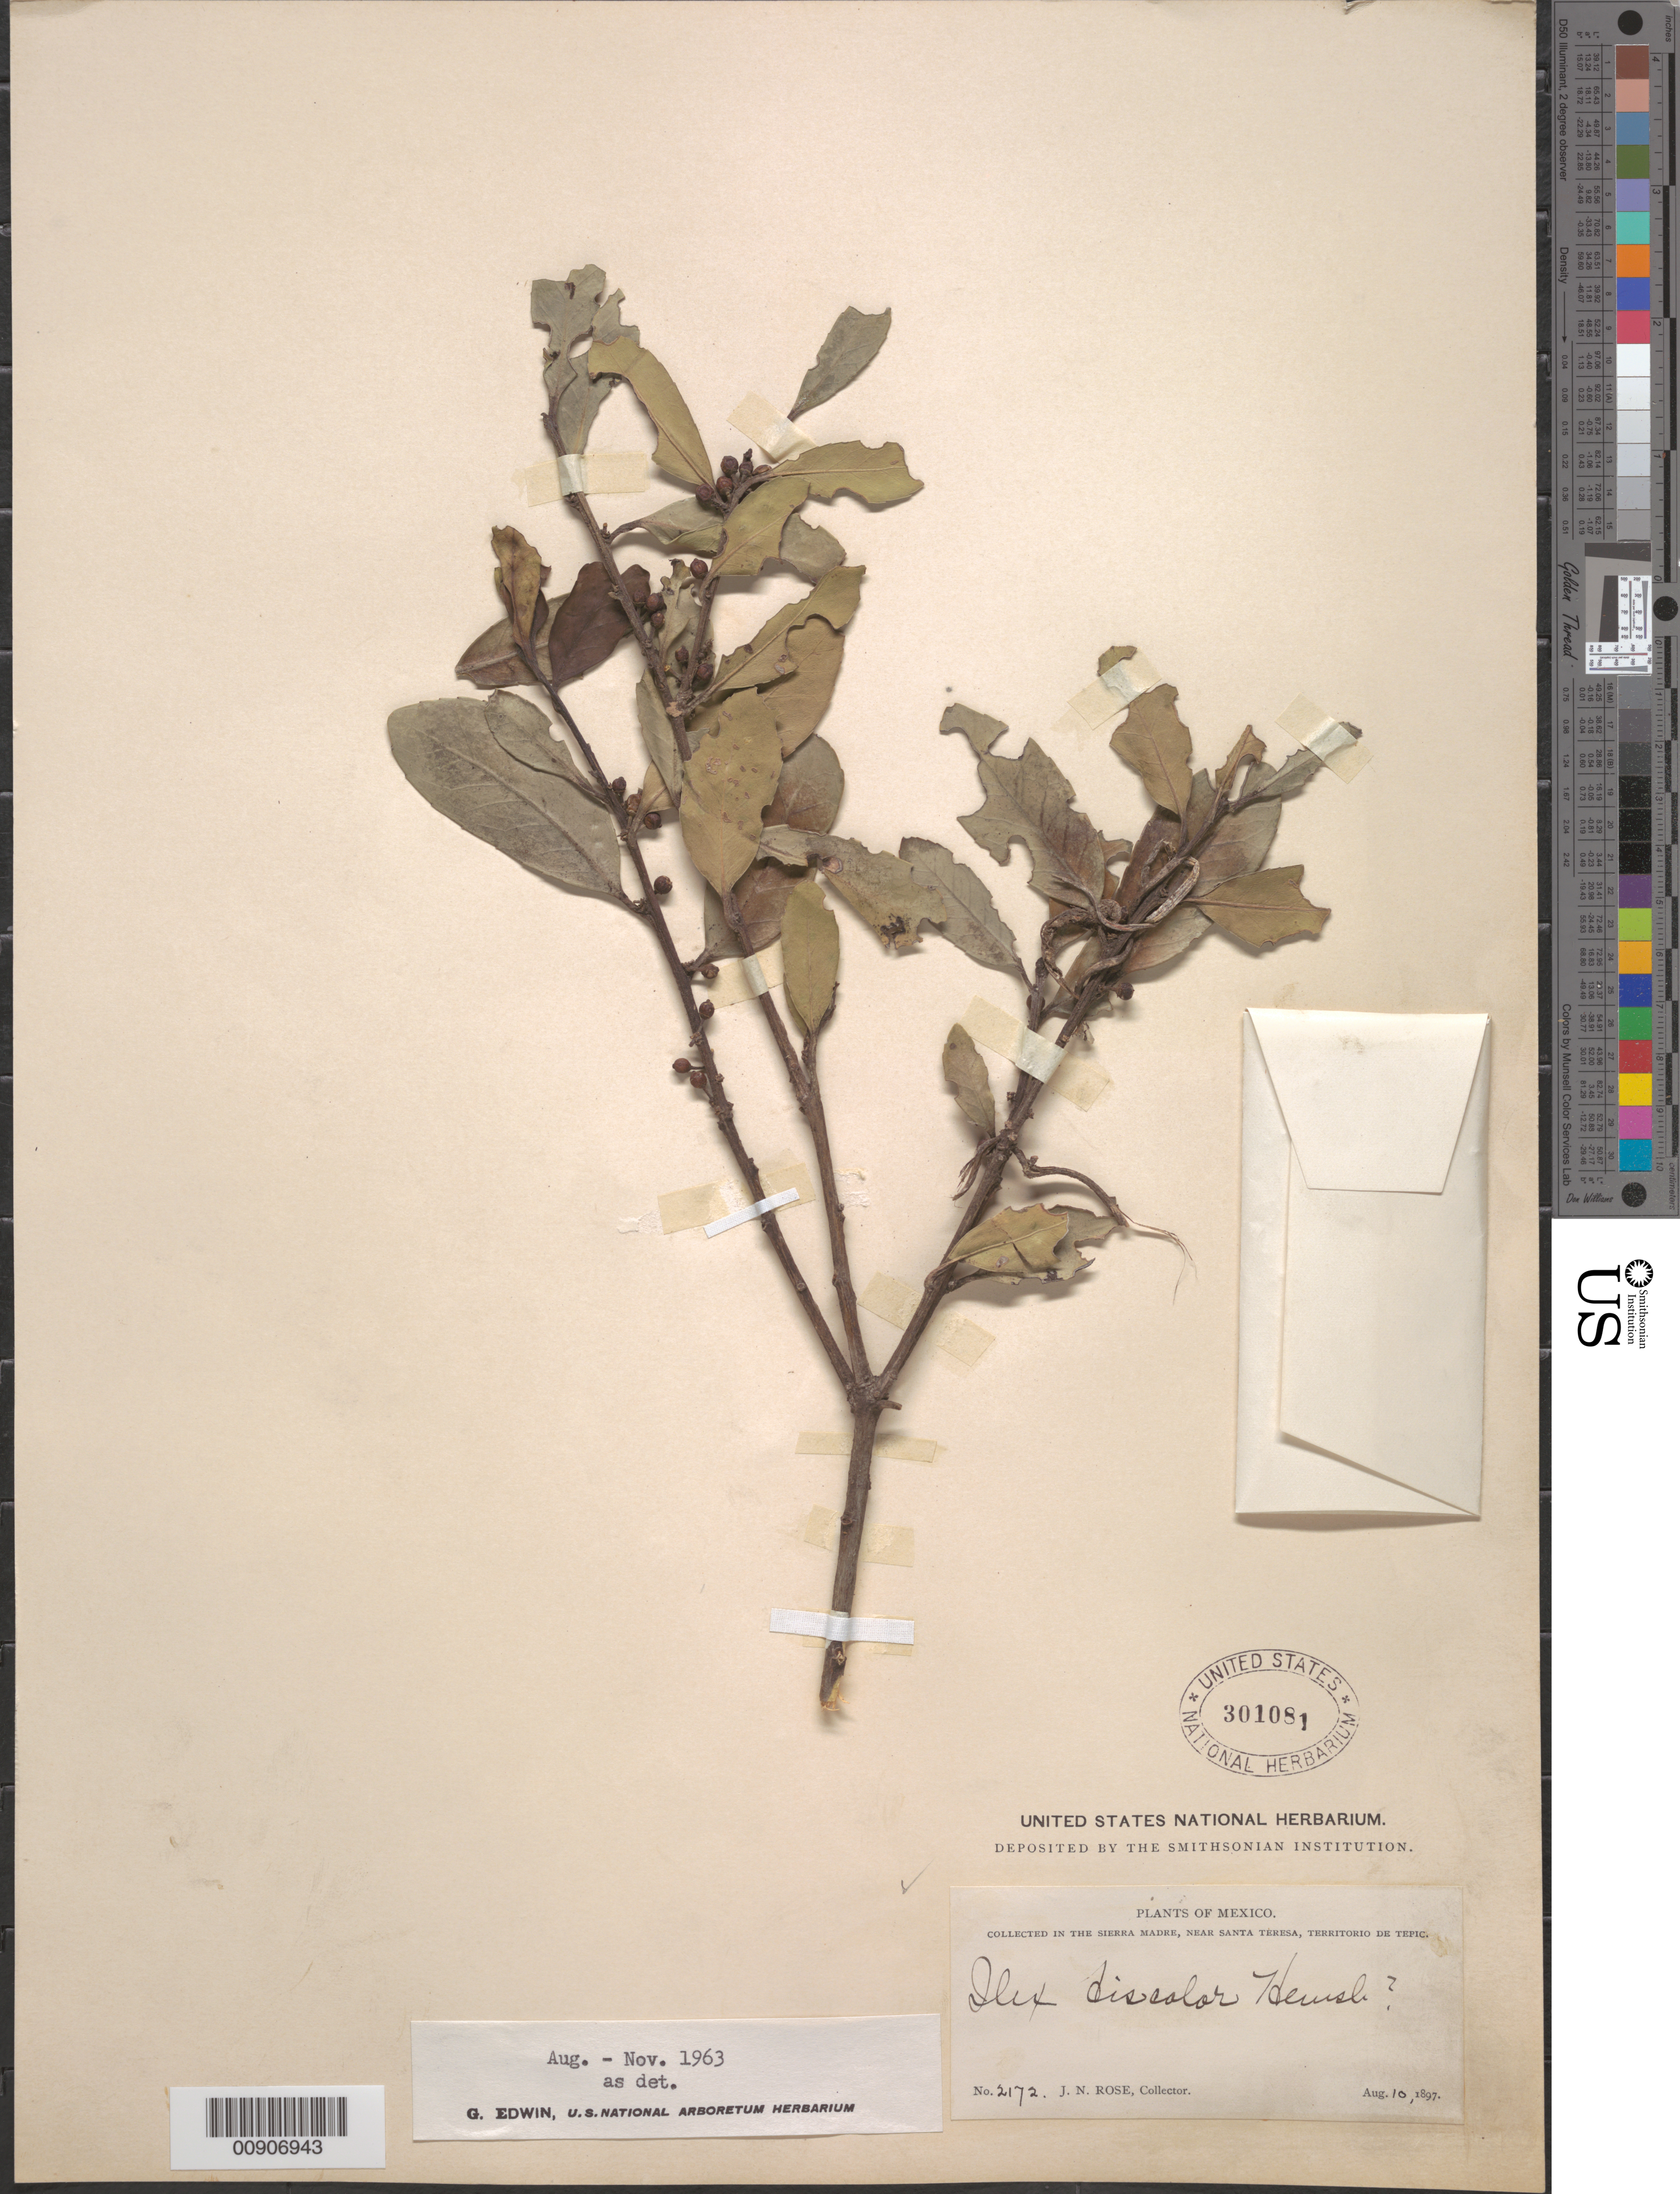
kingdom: Plantae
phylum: Tracheophyta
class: Magnoliopsida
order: Aquifoliales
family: Aquifoliaceae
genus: Ilex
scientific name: Ilex discolor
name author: Hemsl.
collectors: J. N. Rose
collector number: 2172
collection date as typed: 10 Aug 1897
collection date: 1897-08-10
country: Mexico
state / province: Nayarit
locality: Sierra Madre, near Santa teresa, Territorio de Tepic.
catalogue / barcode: US 301081